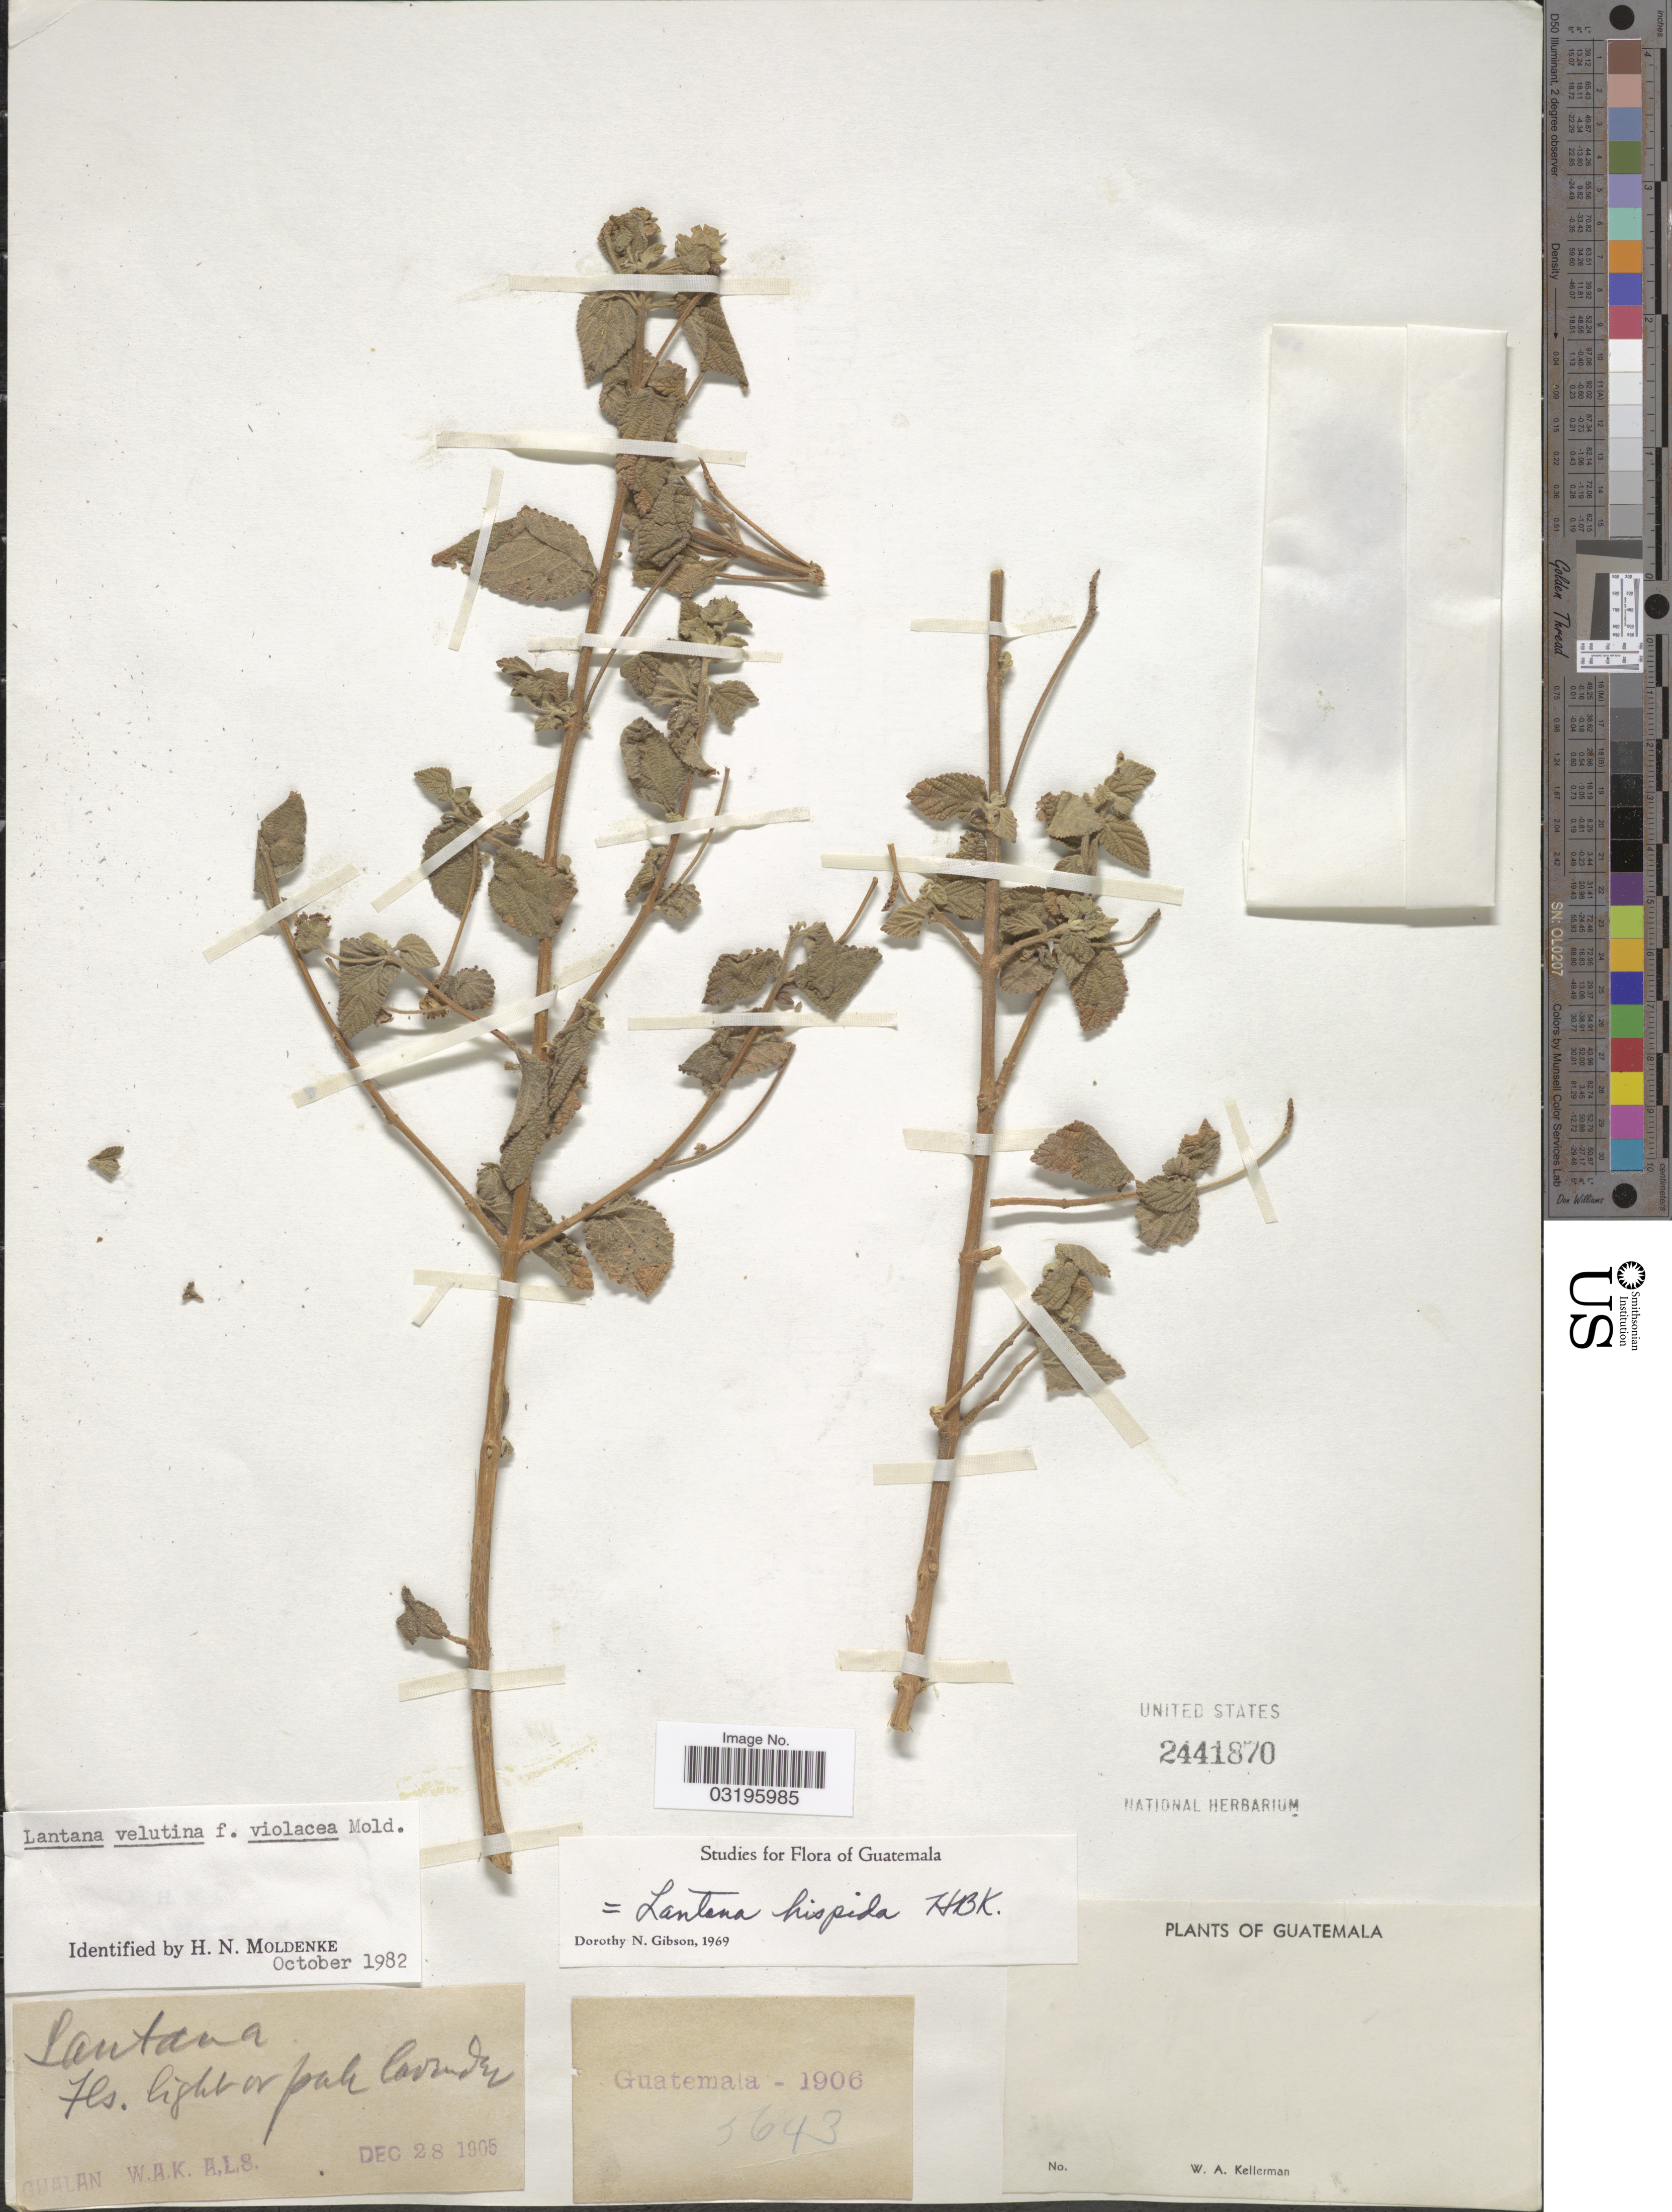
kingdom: Plantae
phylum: Tracheophyta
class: Magnoliopsida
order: Lamiales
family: Verbenaceae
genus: Lantana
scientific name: Lantana velutina f. violacea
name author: Moldenke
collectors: W. Kellerman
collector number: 3643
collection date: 1906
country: Guatemala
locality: Santana.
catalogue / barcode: US 2441870